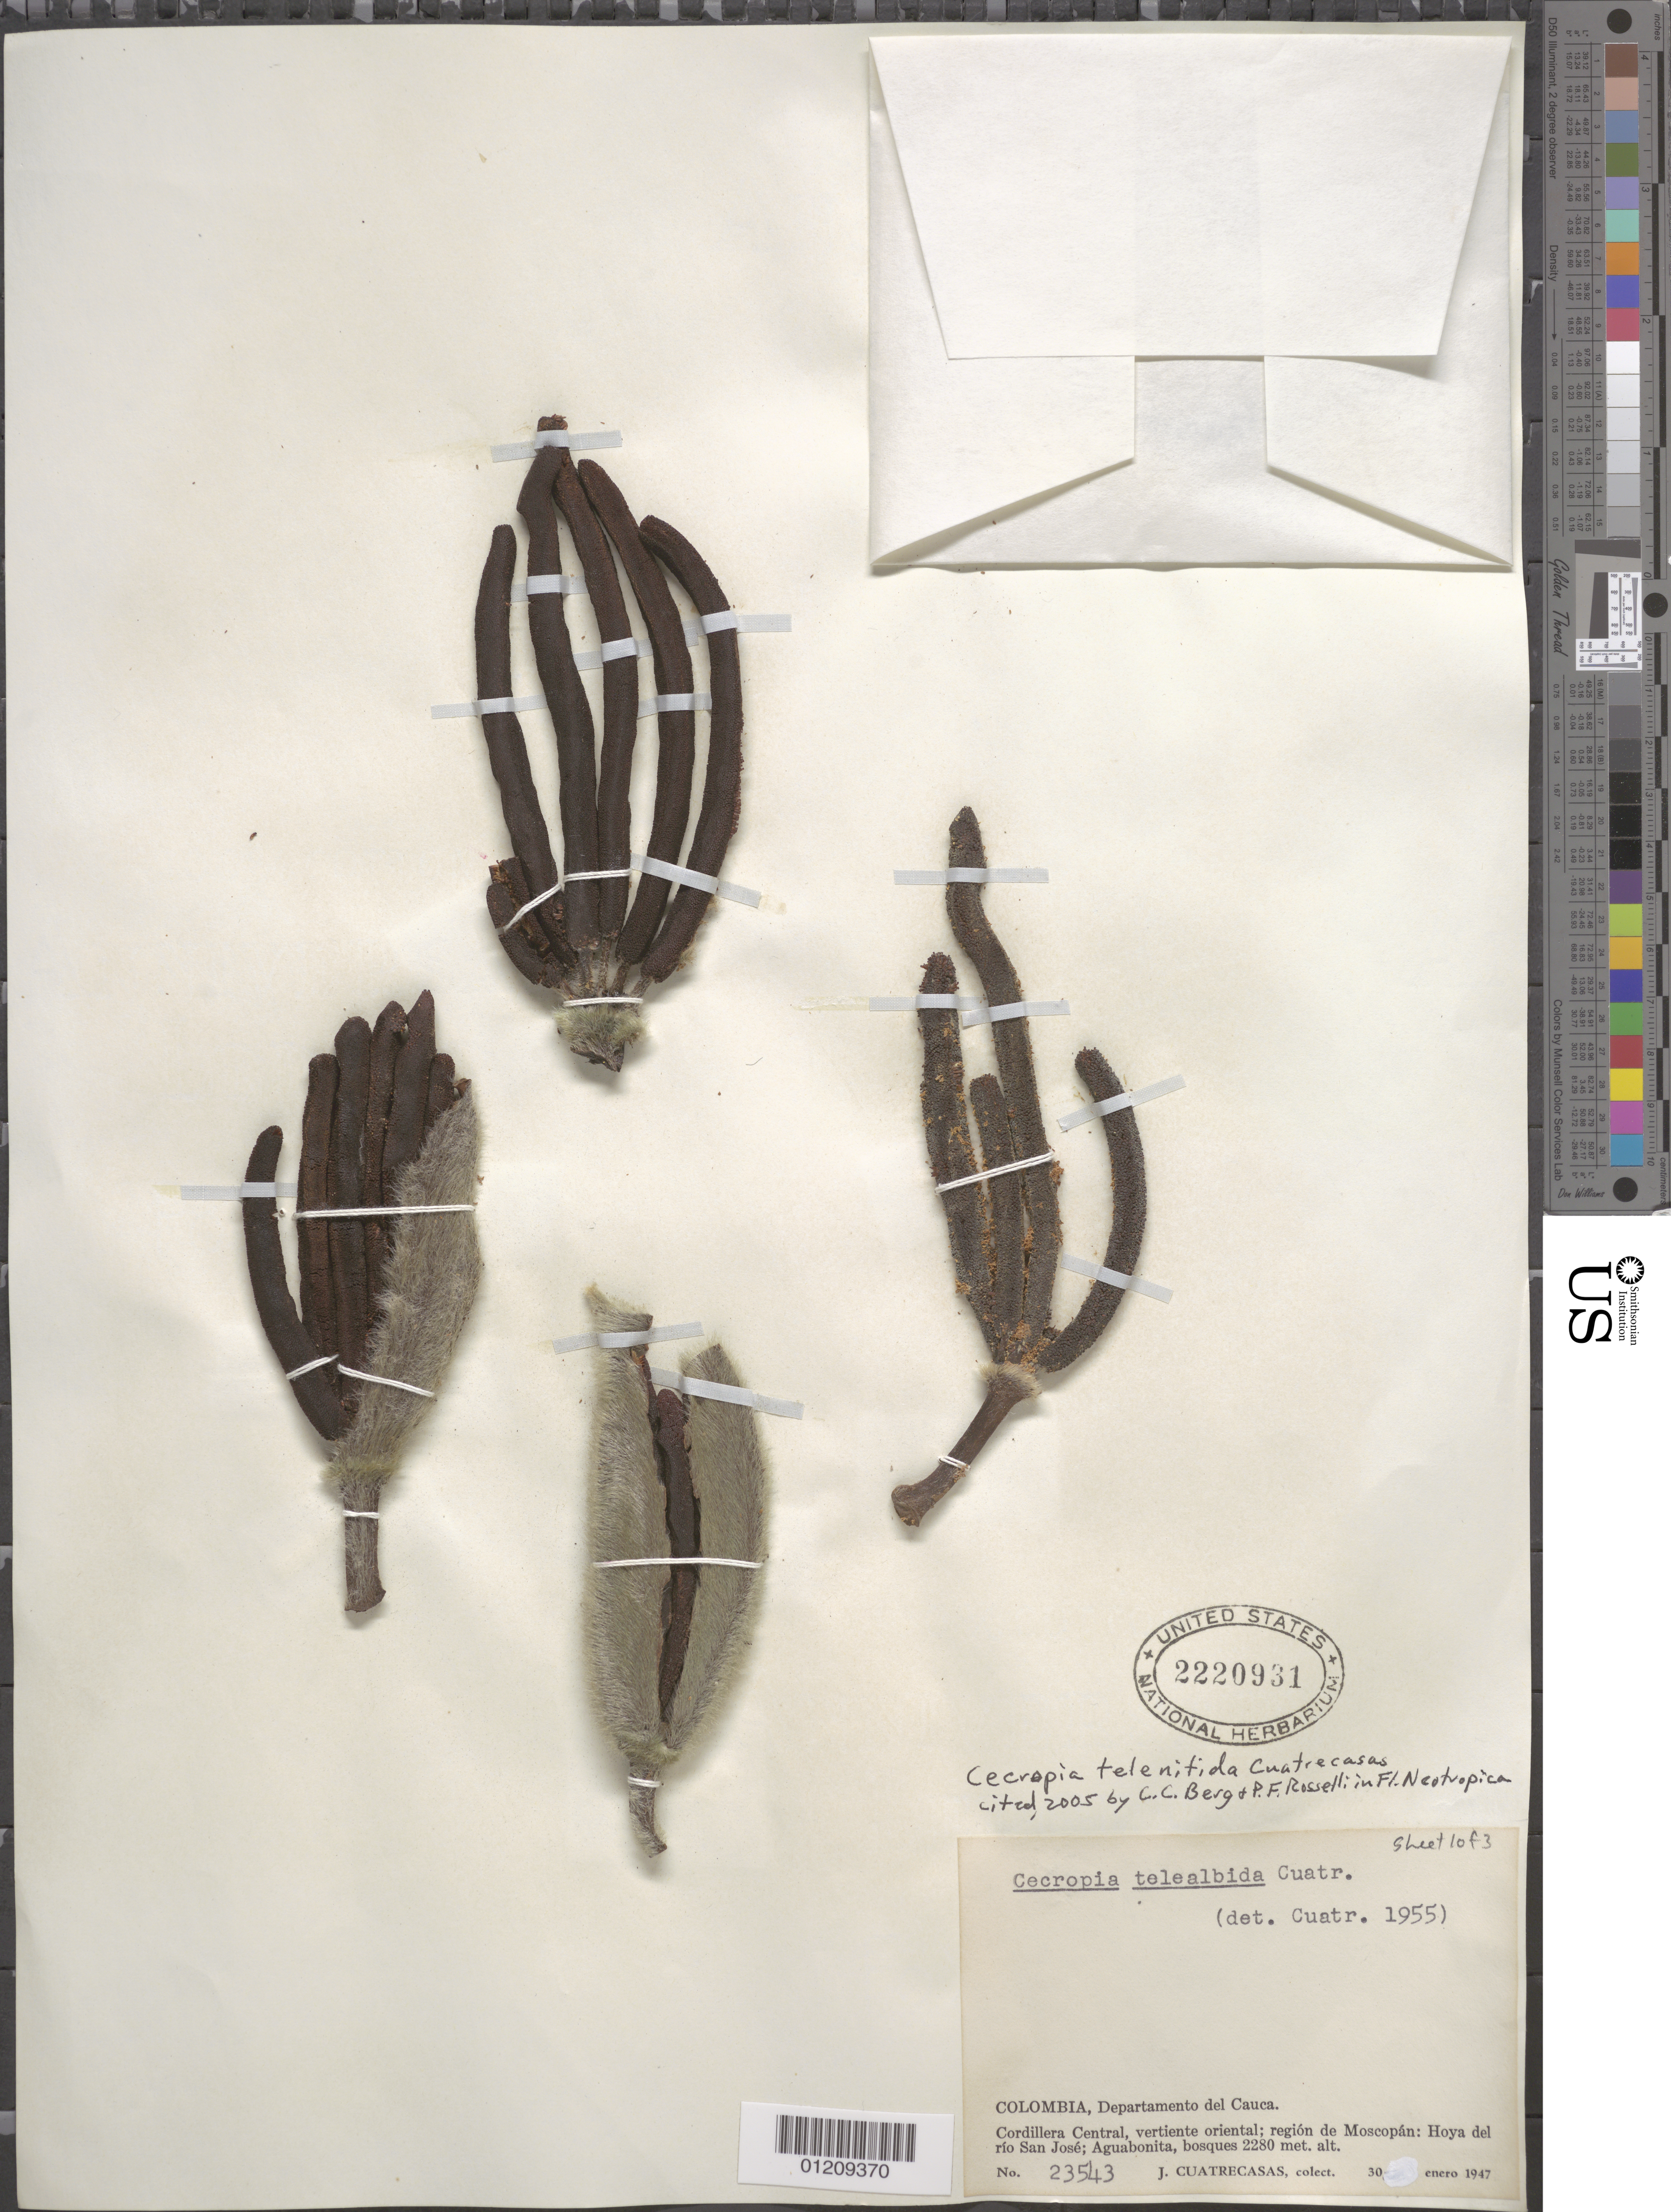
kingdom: Plantae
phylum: Tracheophyta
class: Magnoliopsida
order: Rosales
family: Urticaceae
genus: Cecropia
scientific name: Cecropia telenitida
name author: Cuatrec.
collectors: J. Cuatrecasas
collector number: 23543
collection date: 1947-01-30/1947-01-31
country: Colombia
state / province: Cauca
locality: Cordillera Central, vertiente oriental; región de Moscopán: Hoya del río San José; Aguabonita.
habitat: bosques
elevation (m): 2280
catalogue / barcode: US 2220931